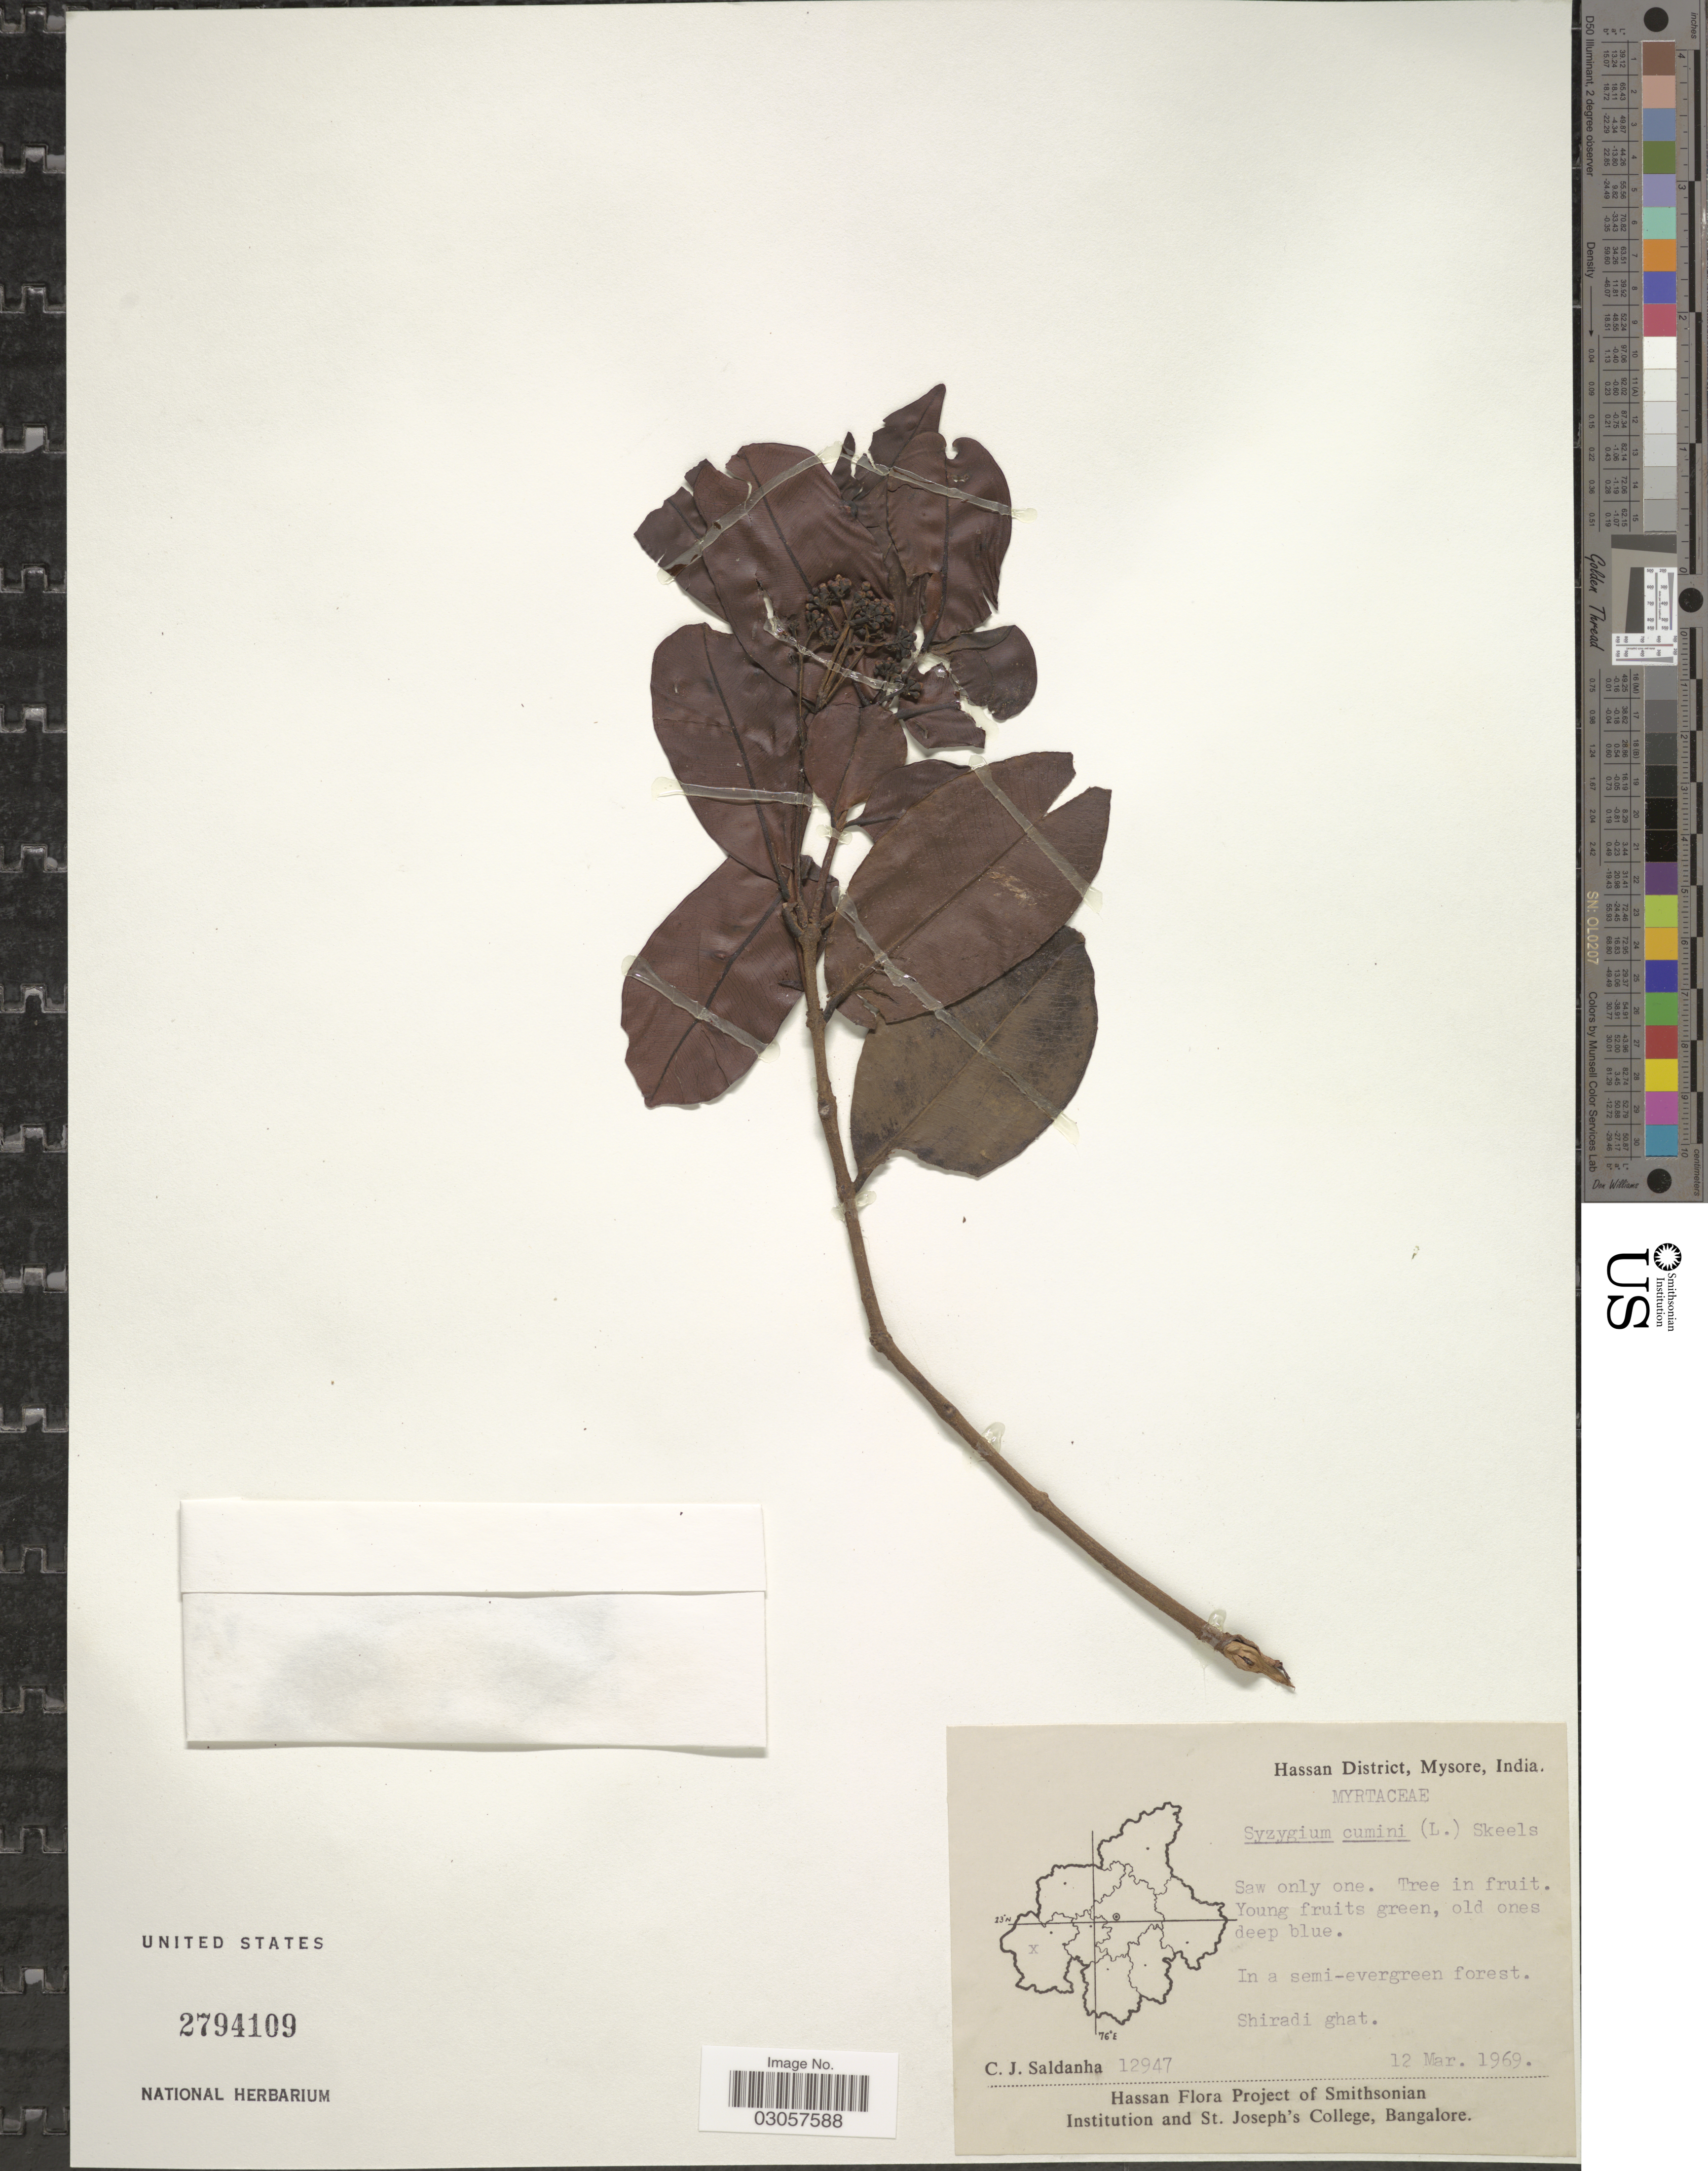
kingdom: Plantae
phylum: Tracheophyta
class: Magnoliopsida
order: Myrtales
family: Myrtaceae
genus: Syzygium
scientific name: Syzygium cumini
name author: (L.) Skeels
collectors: C. J. Saldanha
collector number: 12947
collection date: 1969-03-12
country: India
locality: Hassan District, Mysore. Shiradi ghat.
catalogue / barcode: US 2794109